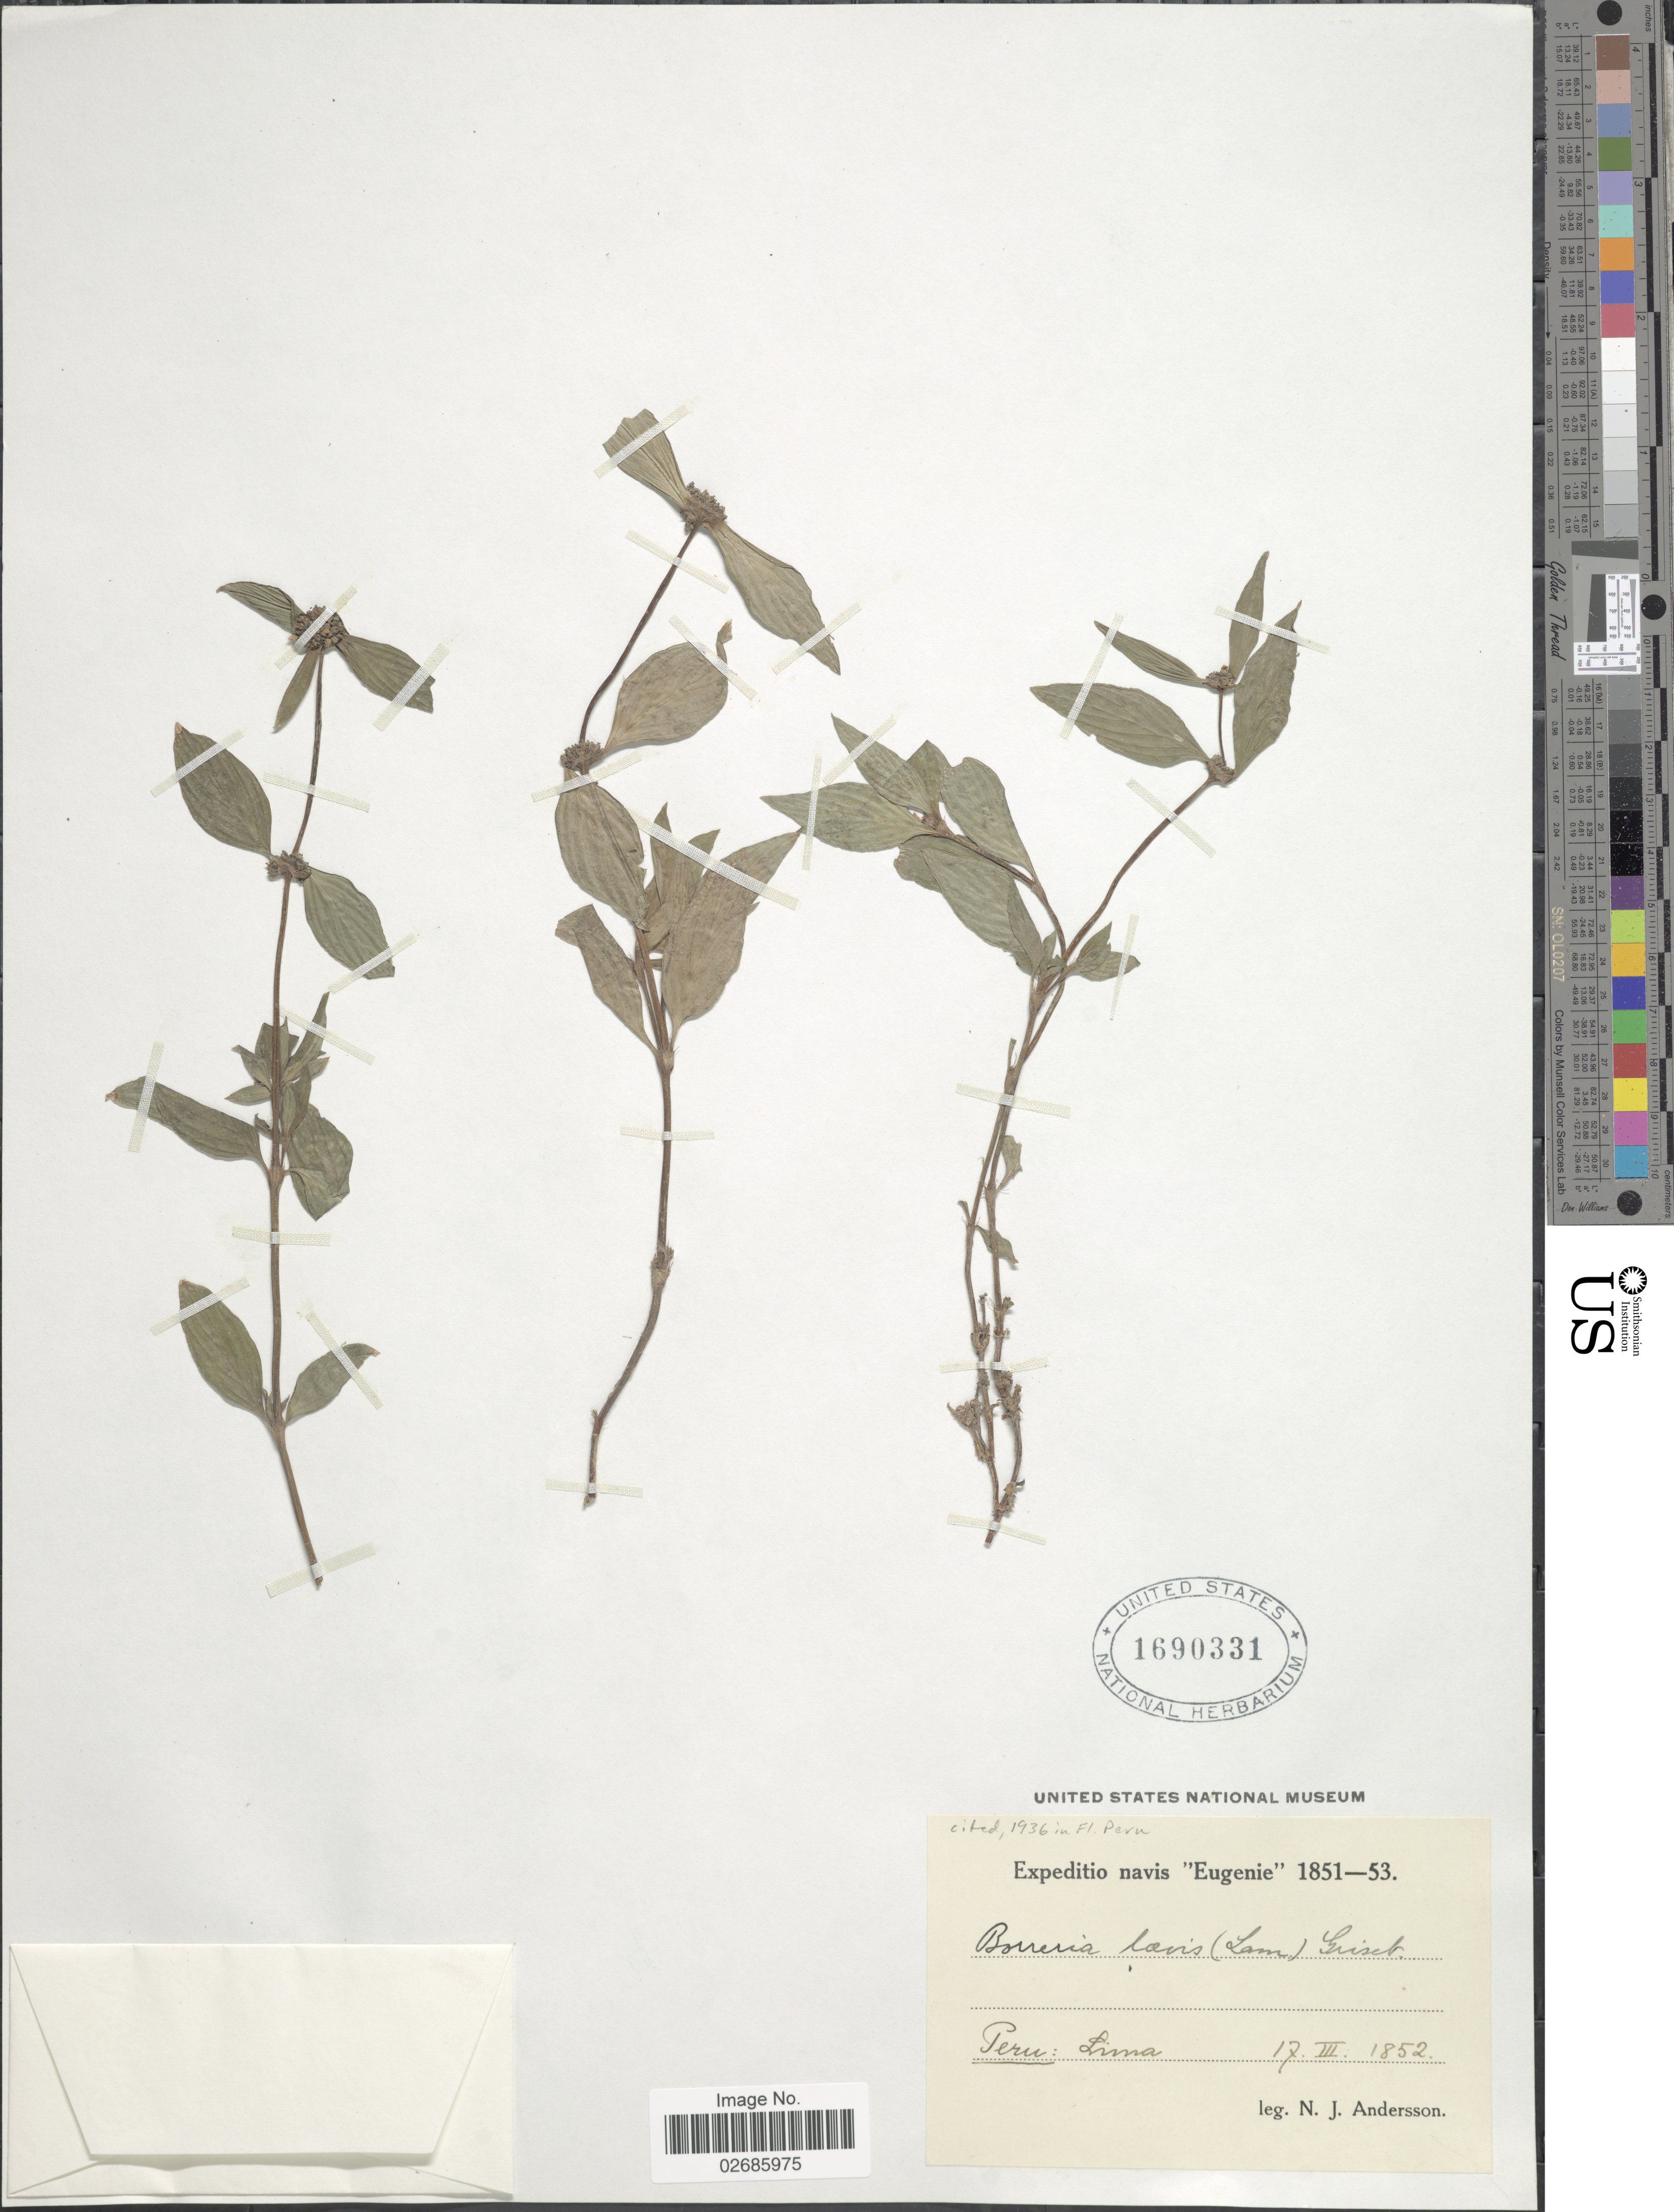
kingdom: Plantae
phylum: Tracheophyta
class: Magnoliopsida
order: Gentianales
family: Rubiaceae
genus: Borreria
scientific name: Borreria assurgens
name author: (Ruiz & Pav.) Griseb.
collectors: N. J. Anderson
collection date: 1852-03-17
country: Peru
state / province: Lima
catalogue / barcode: US 1690331